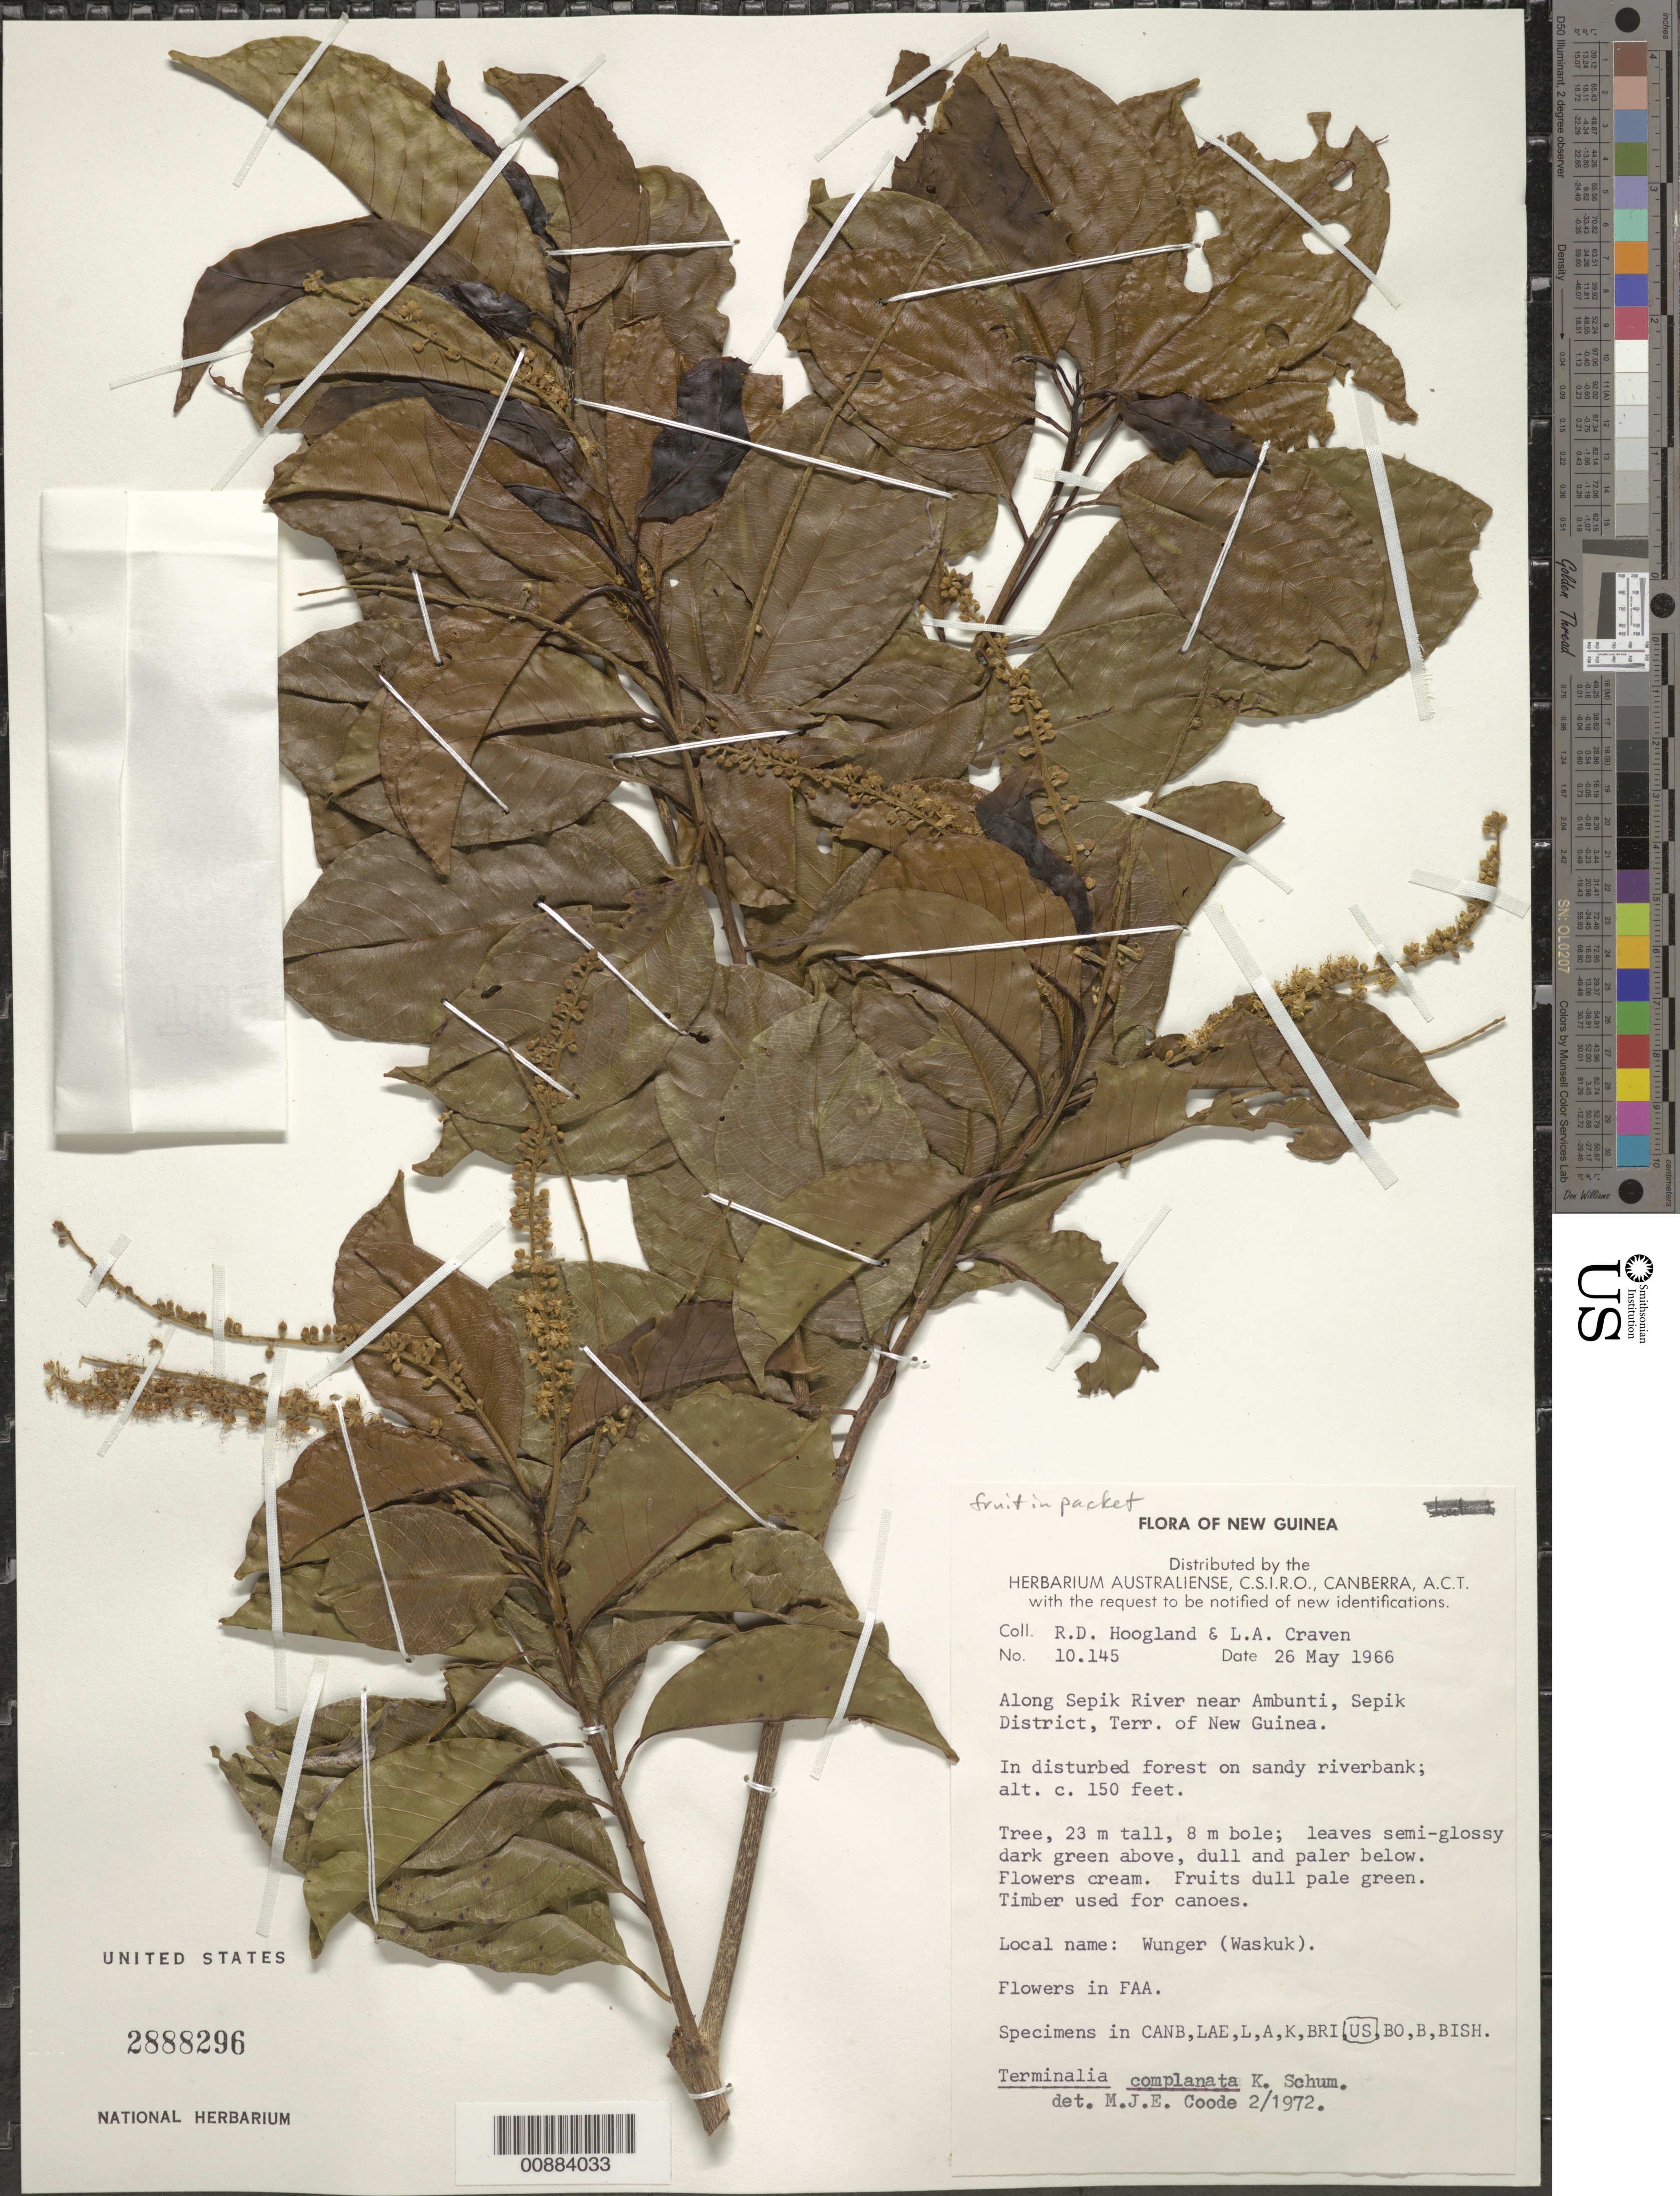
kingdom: Plantae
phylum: Tracheophyta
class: Magnoliopsida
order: Myrtales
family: Combretaceae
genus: Terminalia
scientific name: Terminalia complanata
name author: K. Schum.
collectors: R. D. Hoogland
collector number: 10145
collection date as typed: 26 May 1966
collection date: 1966-05-26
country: Papua New Guinea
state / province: East Sepik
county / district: Ambunti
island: New Guinea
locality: Along Sepik River near Ambunti, Sepik District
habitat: in disturbed forest on sandy riverbank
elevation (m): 46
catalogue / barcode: US 2888296